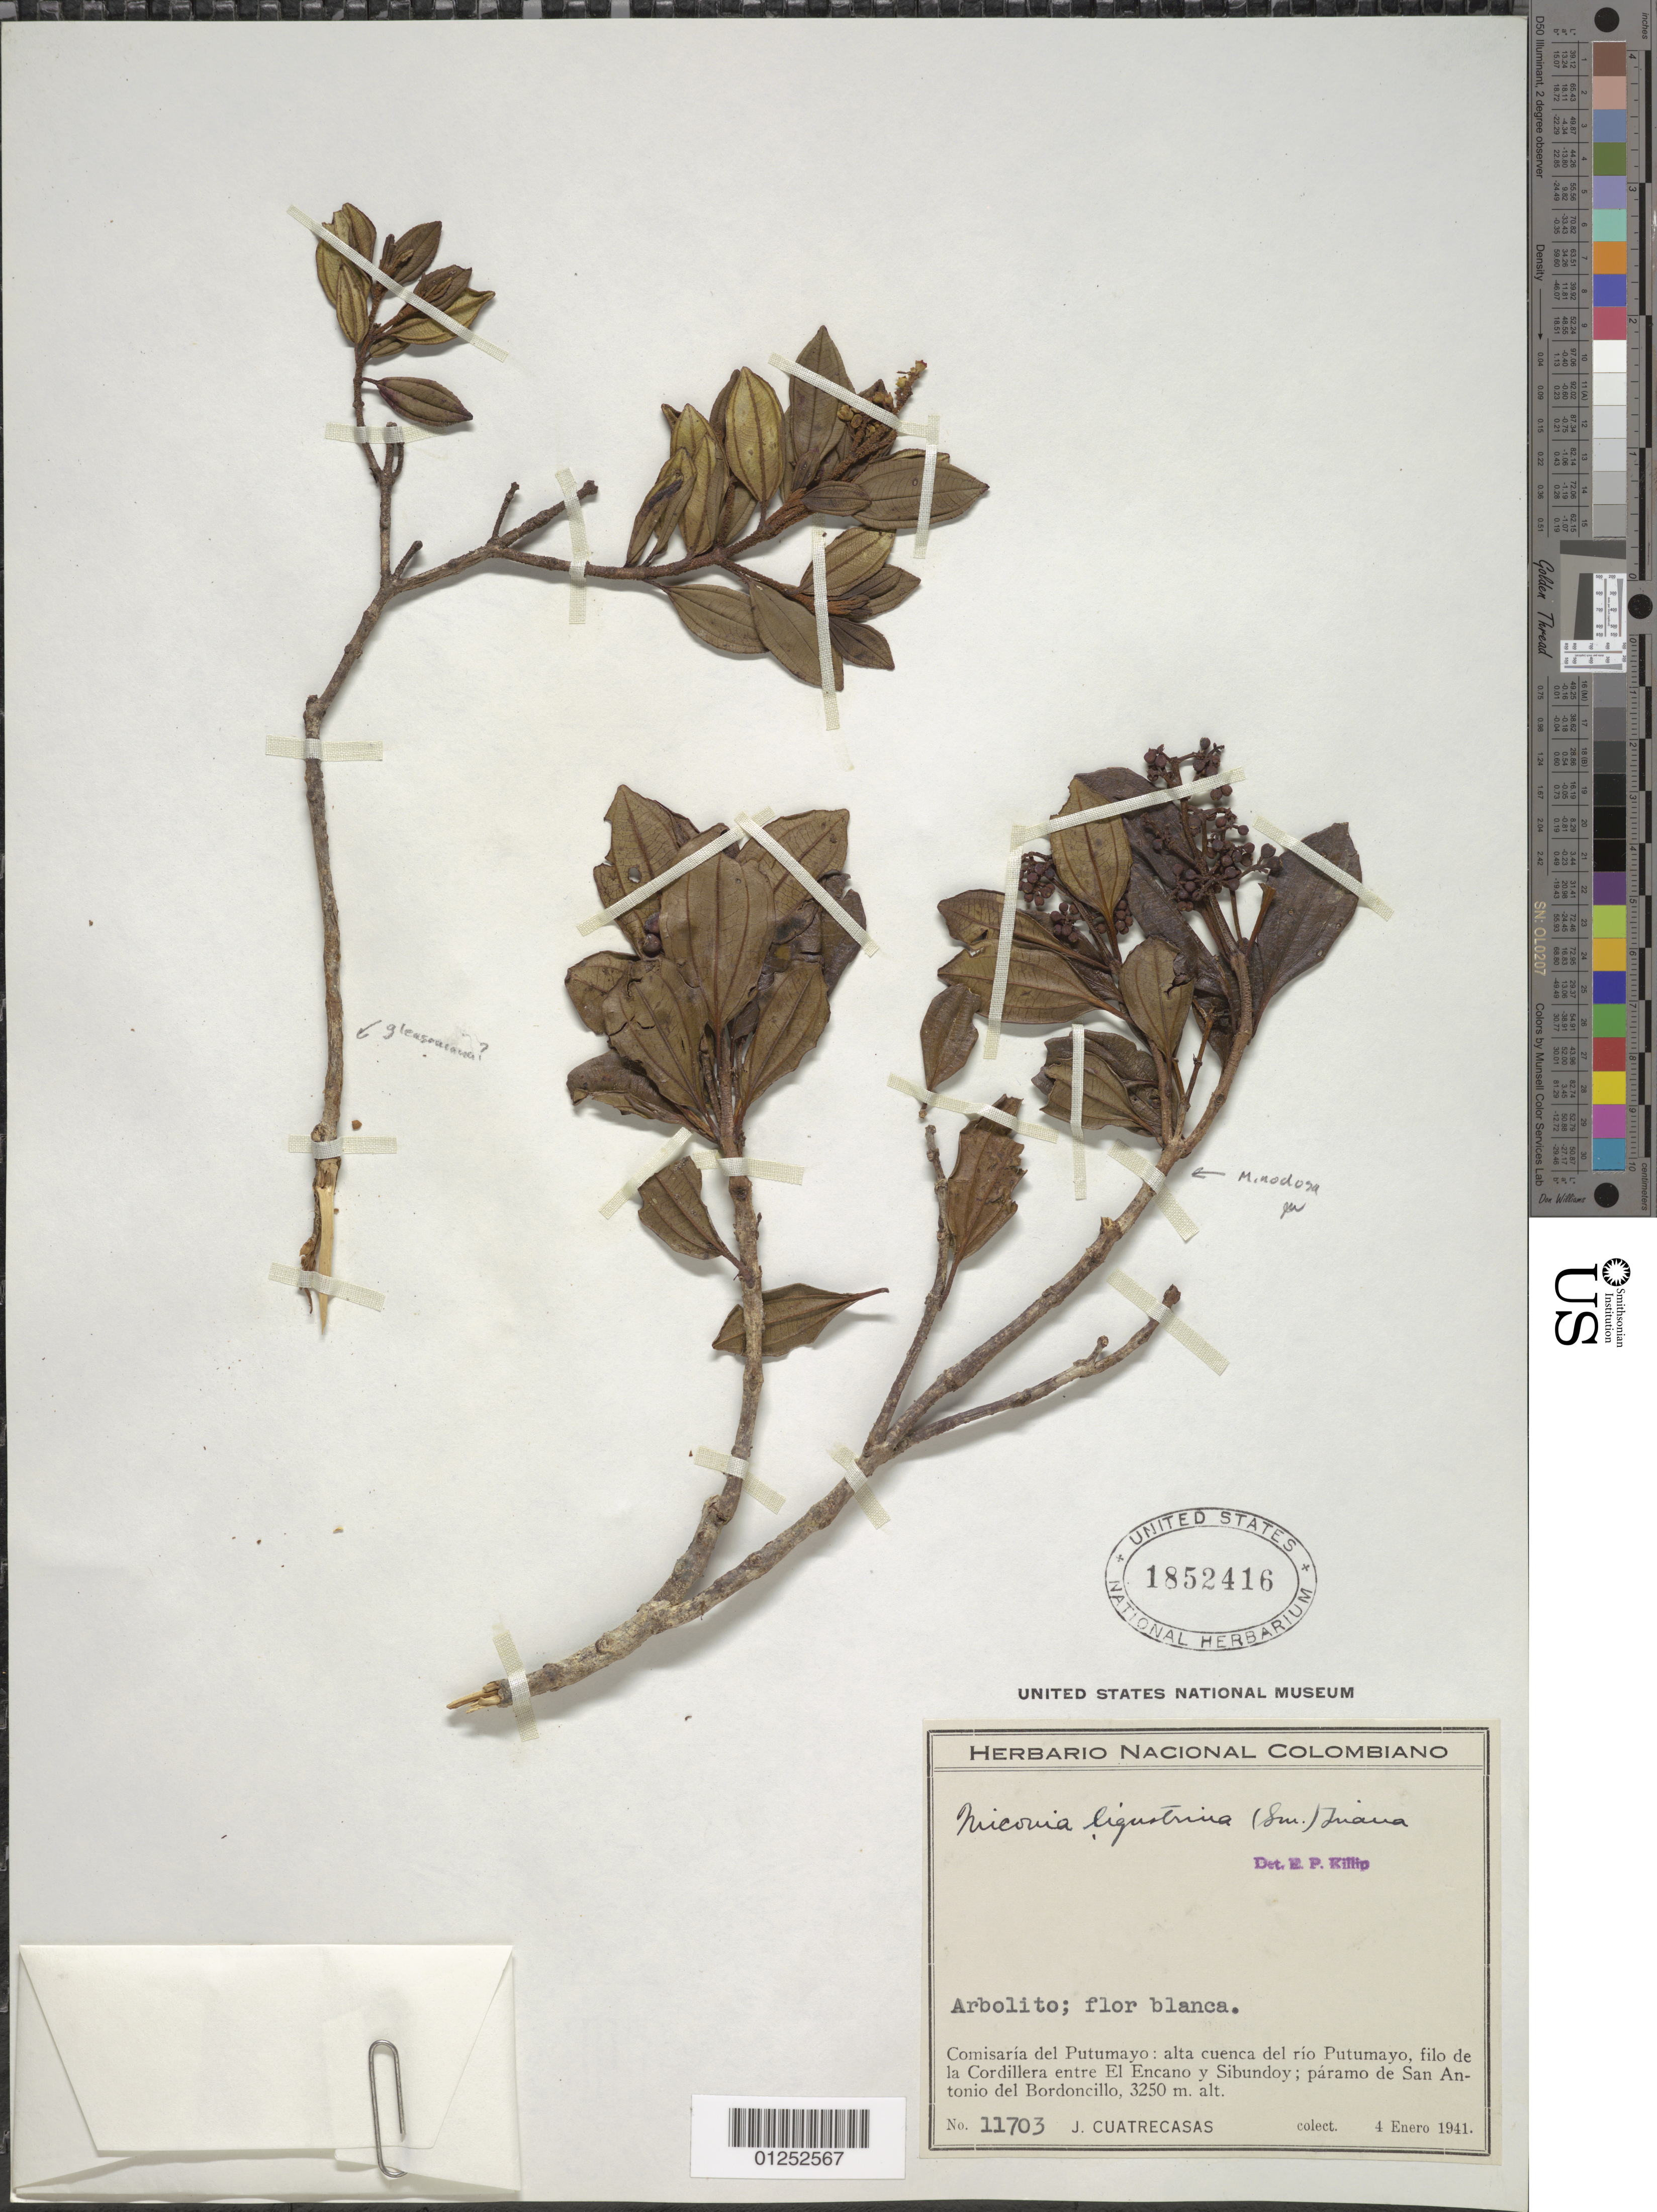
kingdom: Plantae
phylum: Tracheophyta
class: Magnoliopsida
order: Myrtales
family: Melastomataceae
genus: Miconia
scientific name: Miconia nodosa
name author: Cogn.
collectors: J. Cuatrecasas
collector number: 11703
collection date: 1941-01-04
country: Colombia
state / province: Putumayo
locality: alta cuenca del rio Putumayo, filo de la Cordillera entre El Encano y Sibundoy; paramo de San Antonio del Bordoncillo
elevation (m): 3250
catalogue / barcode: US 1852416